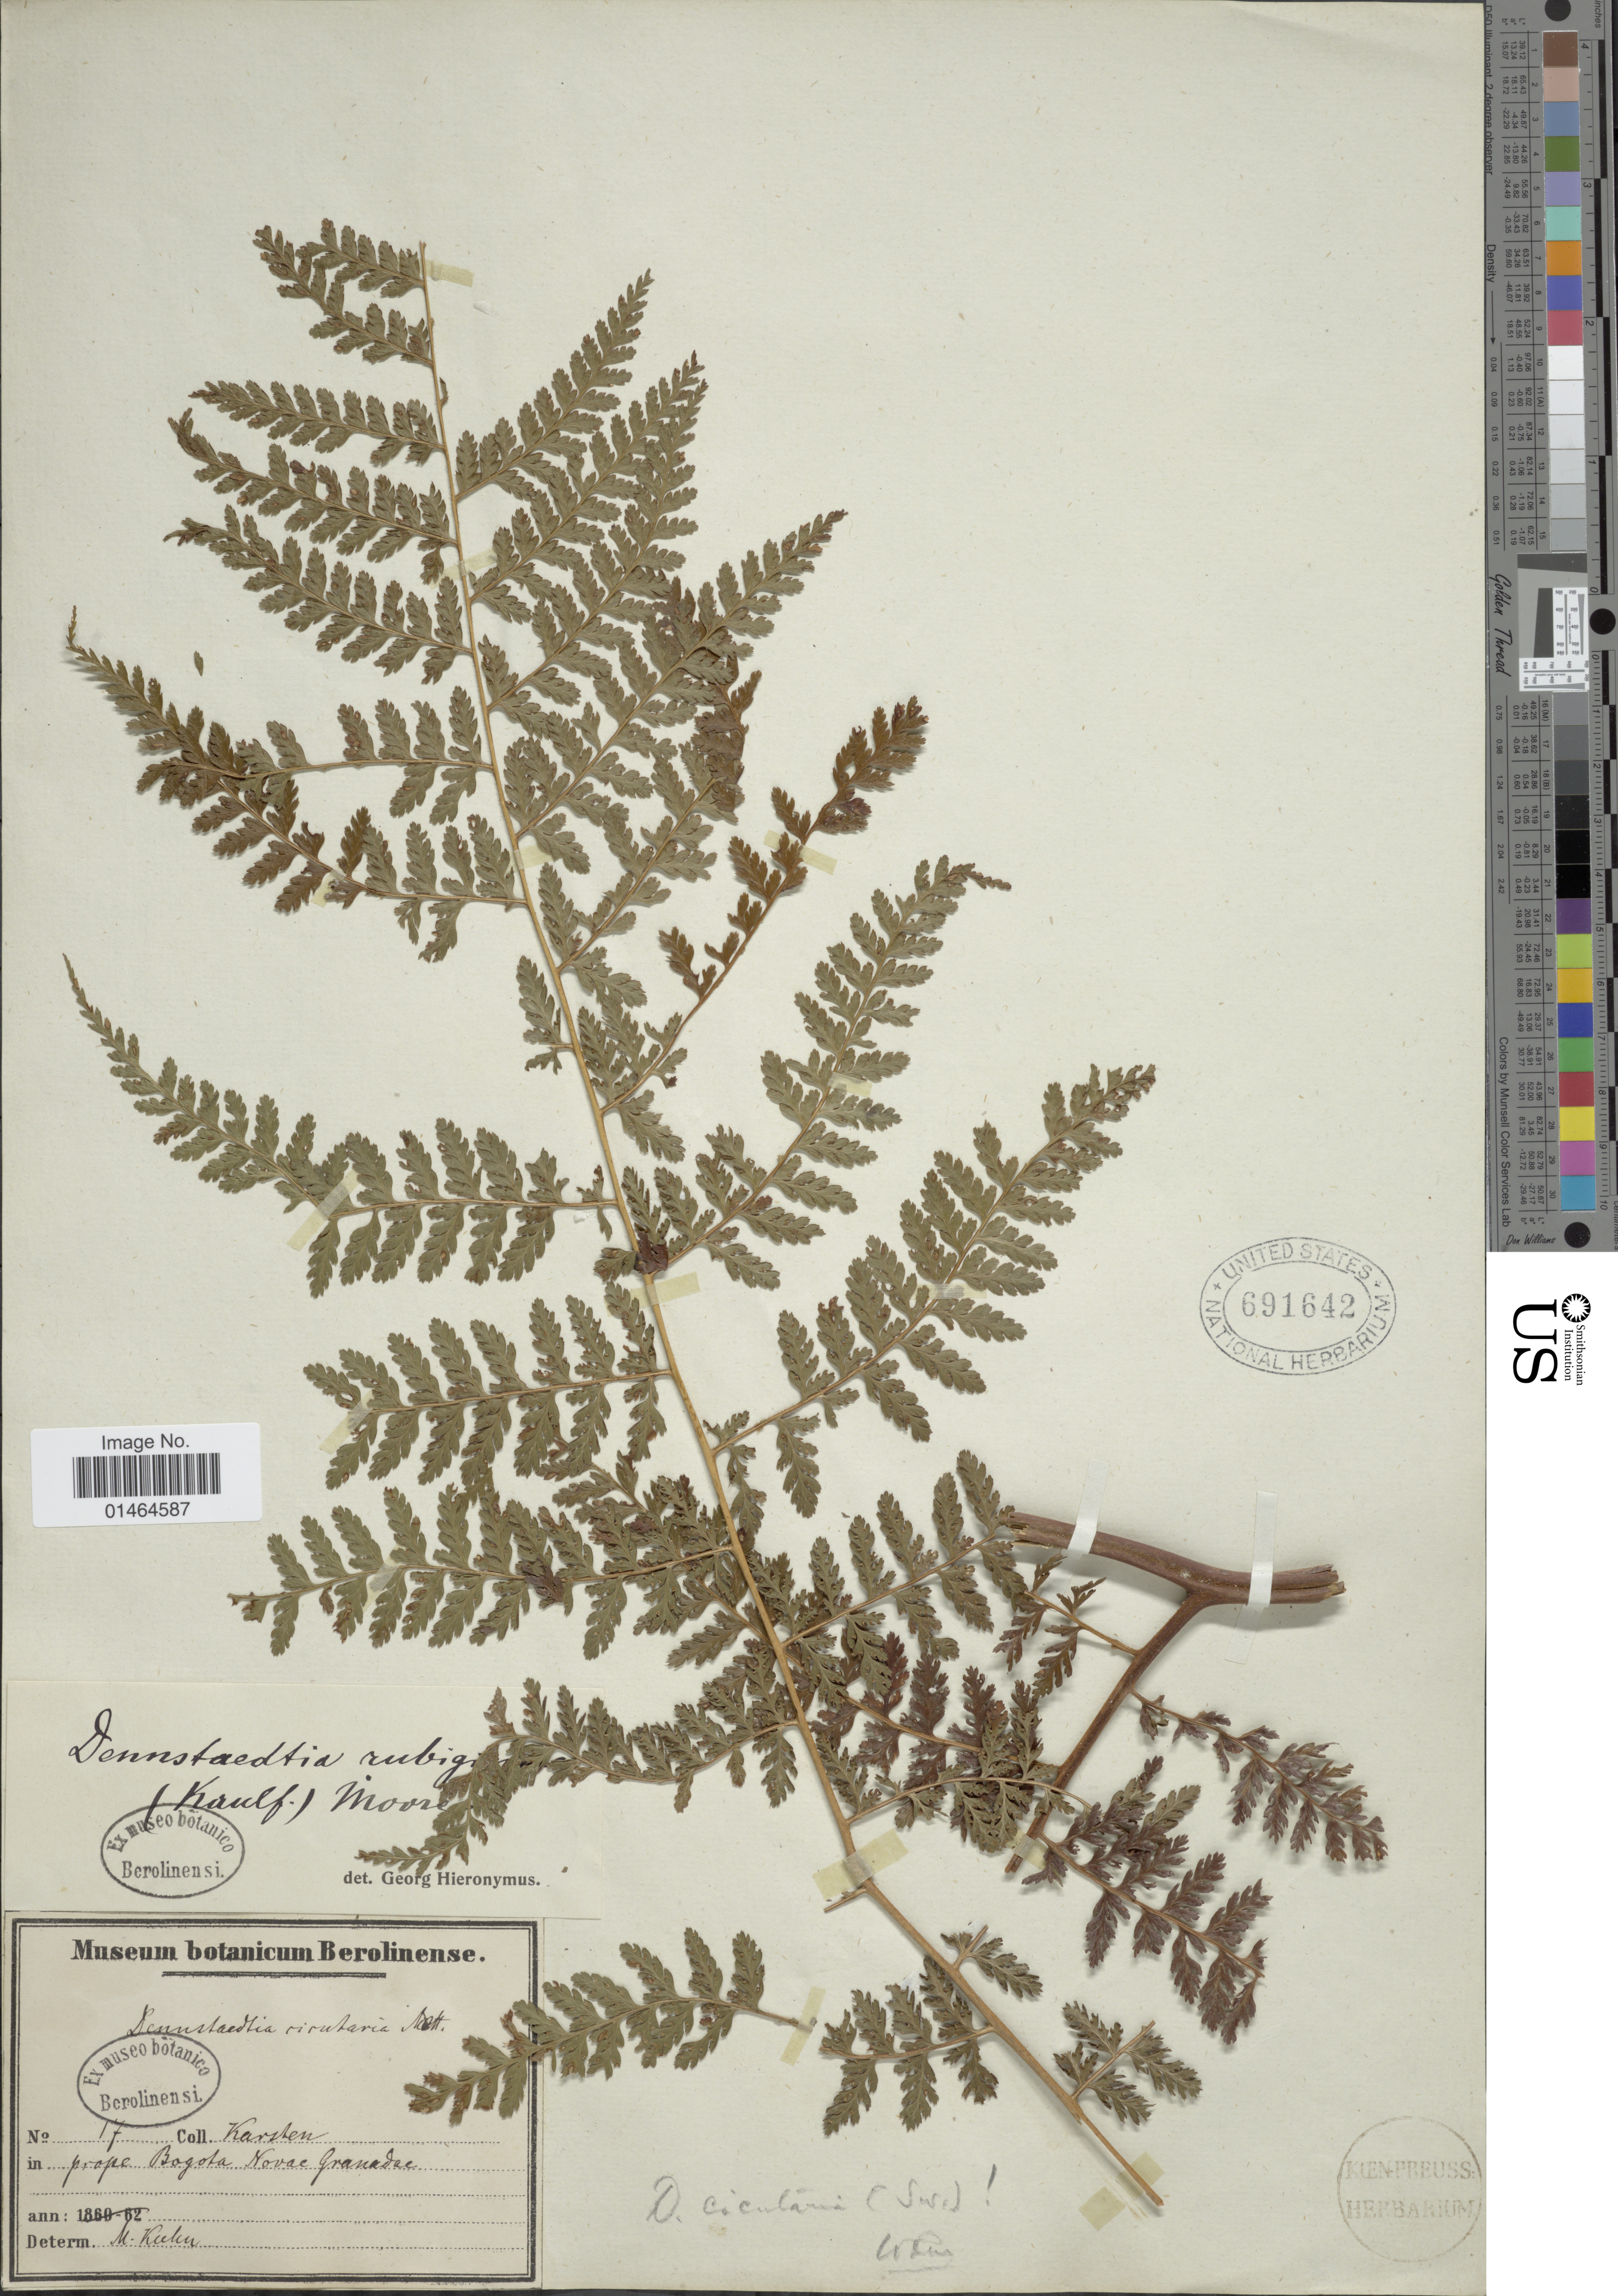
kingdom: Plantae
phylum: Tracheophyta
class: Polypodiopsida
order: Polypodiales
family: Dennstaedtiaceae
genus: Dennstaedtia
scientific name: Dennstaedtia cicutaria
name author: (Sw.) T. Moore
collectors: -. Karsten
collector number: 17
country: Colombia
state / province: Bogota D.C.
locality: Prope Bogota Novae Granadae.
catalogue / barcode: US 691642